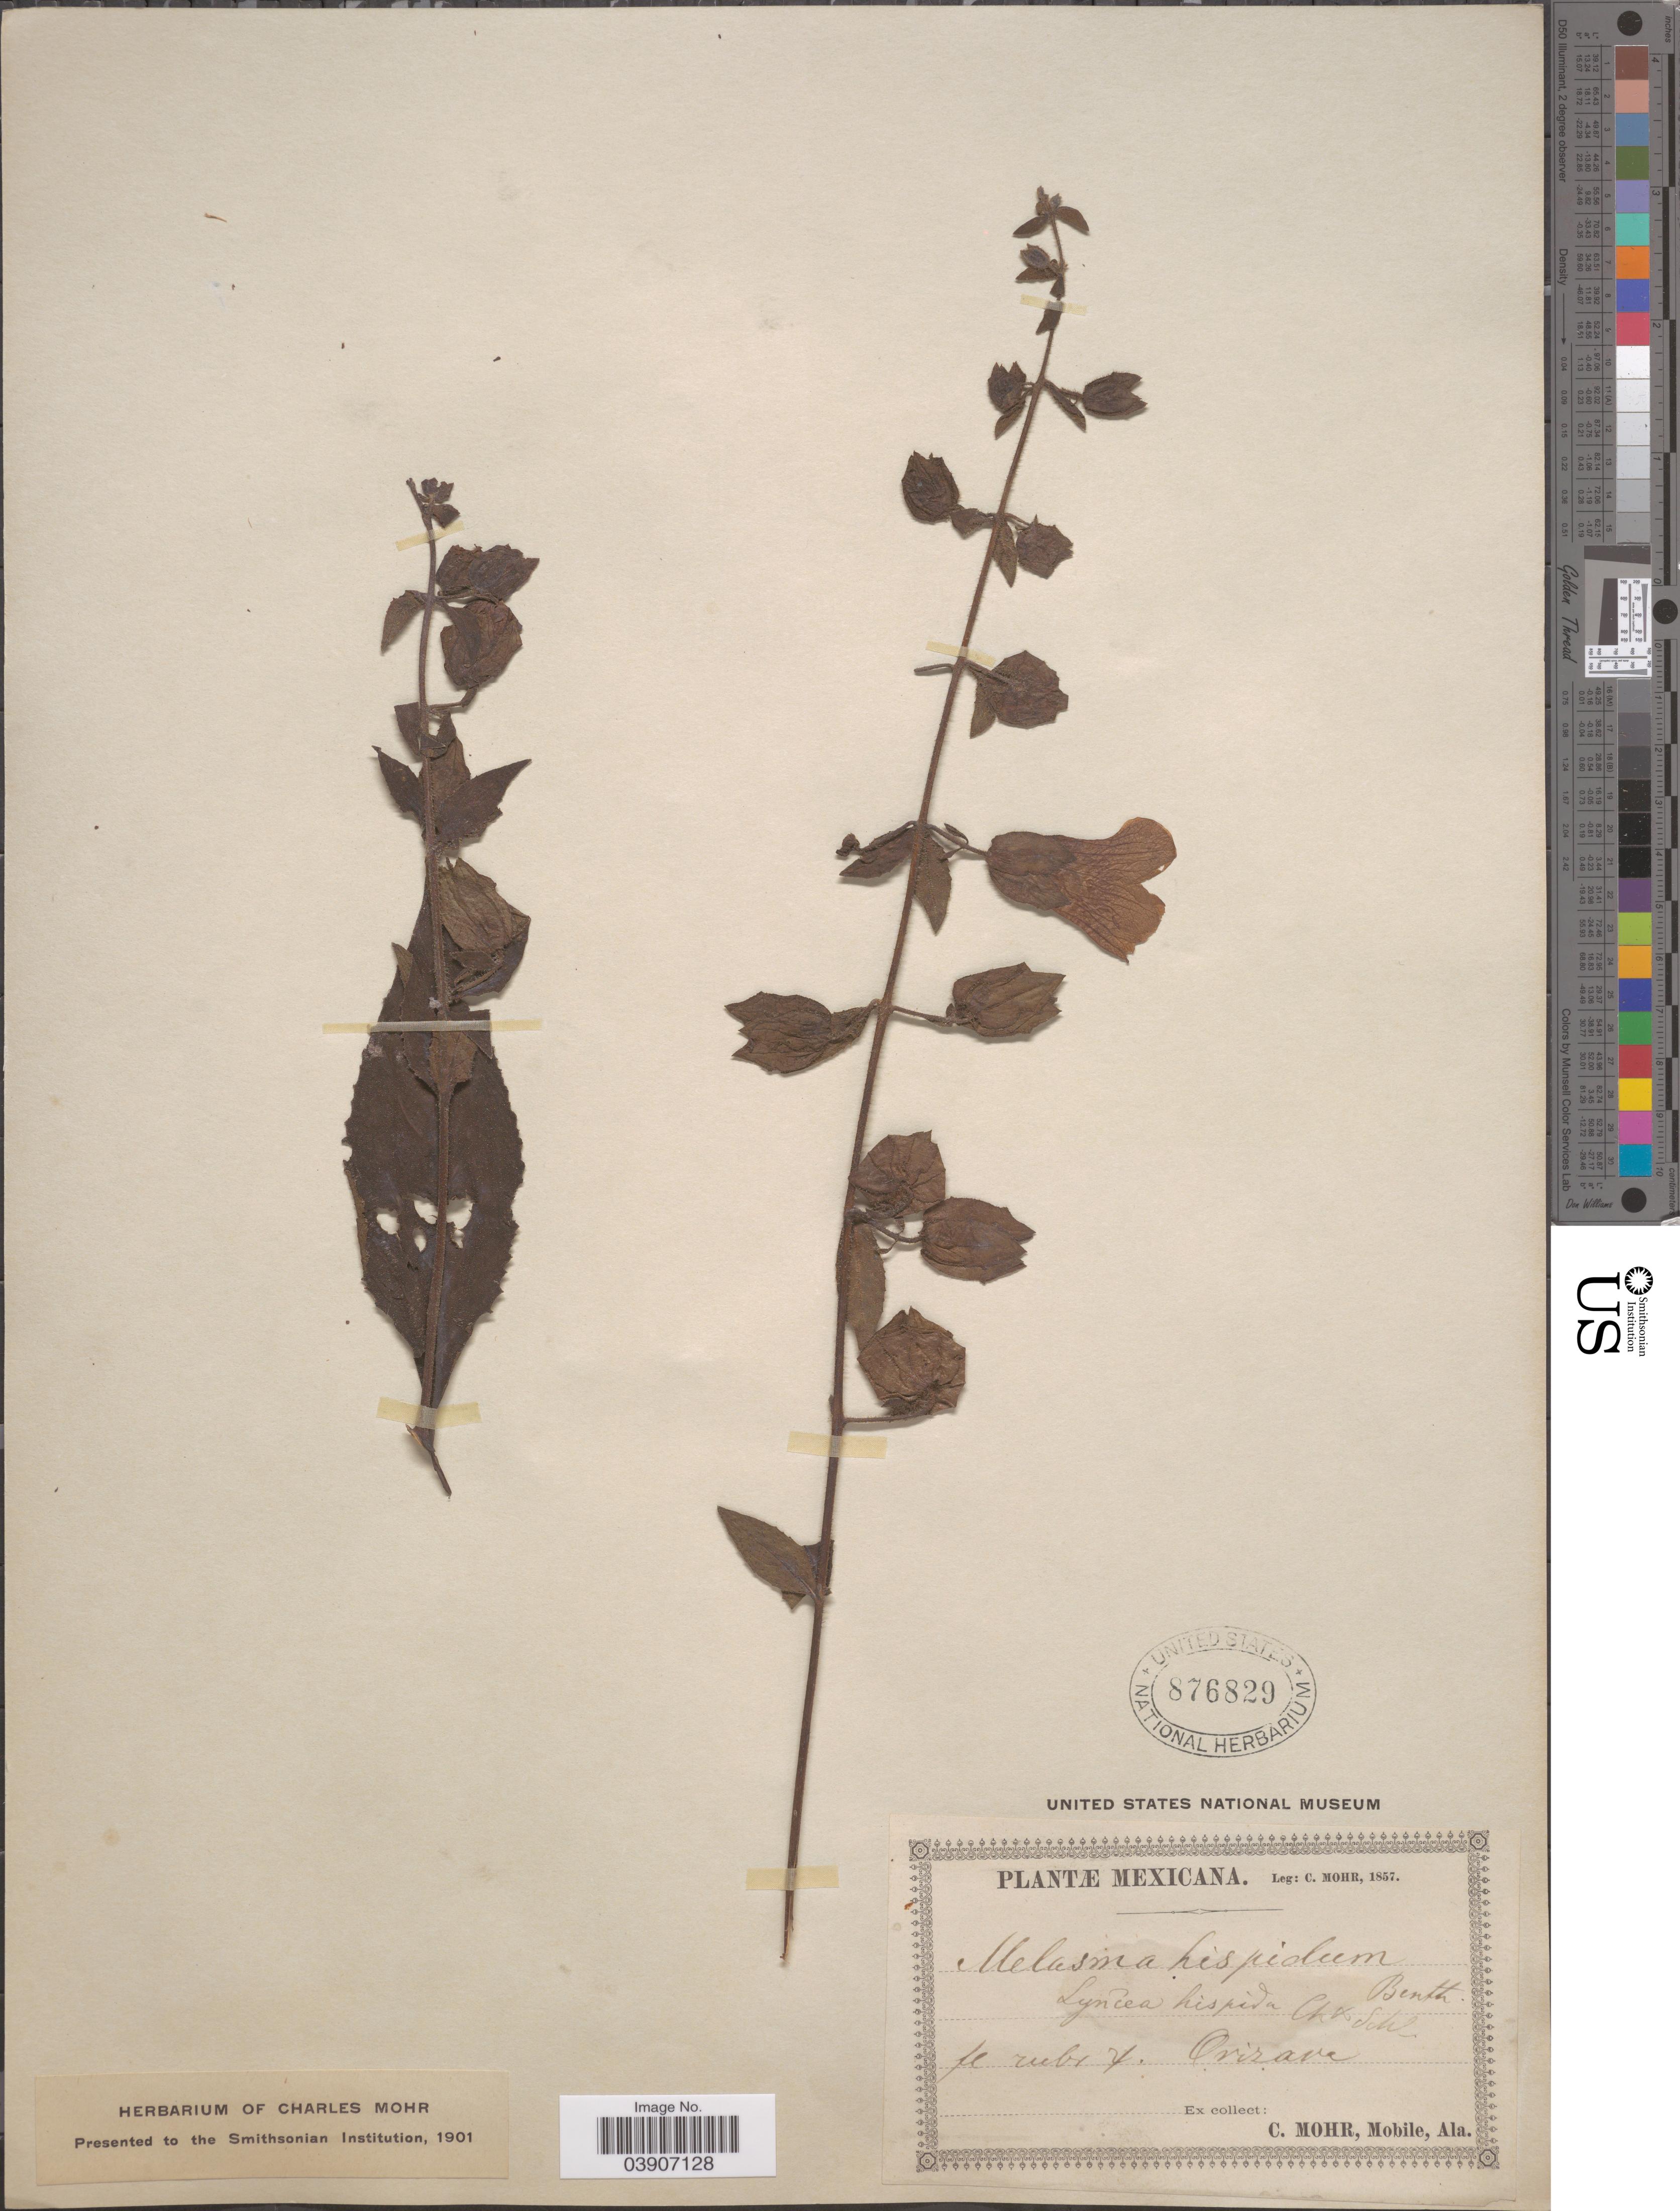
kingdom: Plantae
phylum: Tracheophyta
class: Magnoliopsida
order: Lamiales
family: Orobanchaceae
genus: Melasma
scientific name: Melasma hispidum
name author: (Schltdl. & Cham.) Benth.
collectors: Mohr, C. T. (herbarium)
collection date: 1857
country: Mexico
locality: Orizava.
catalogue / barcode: US 876829